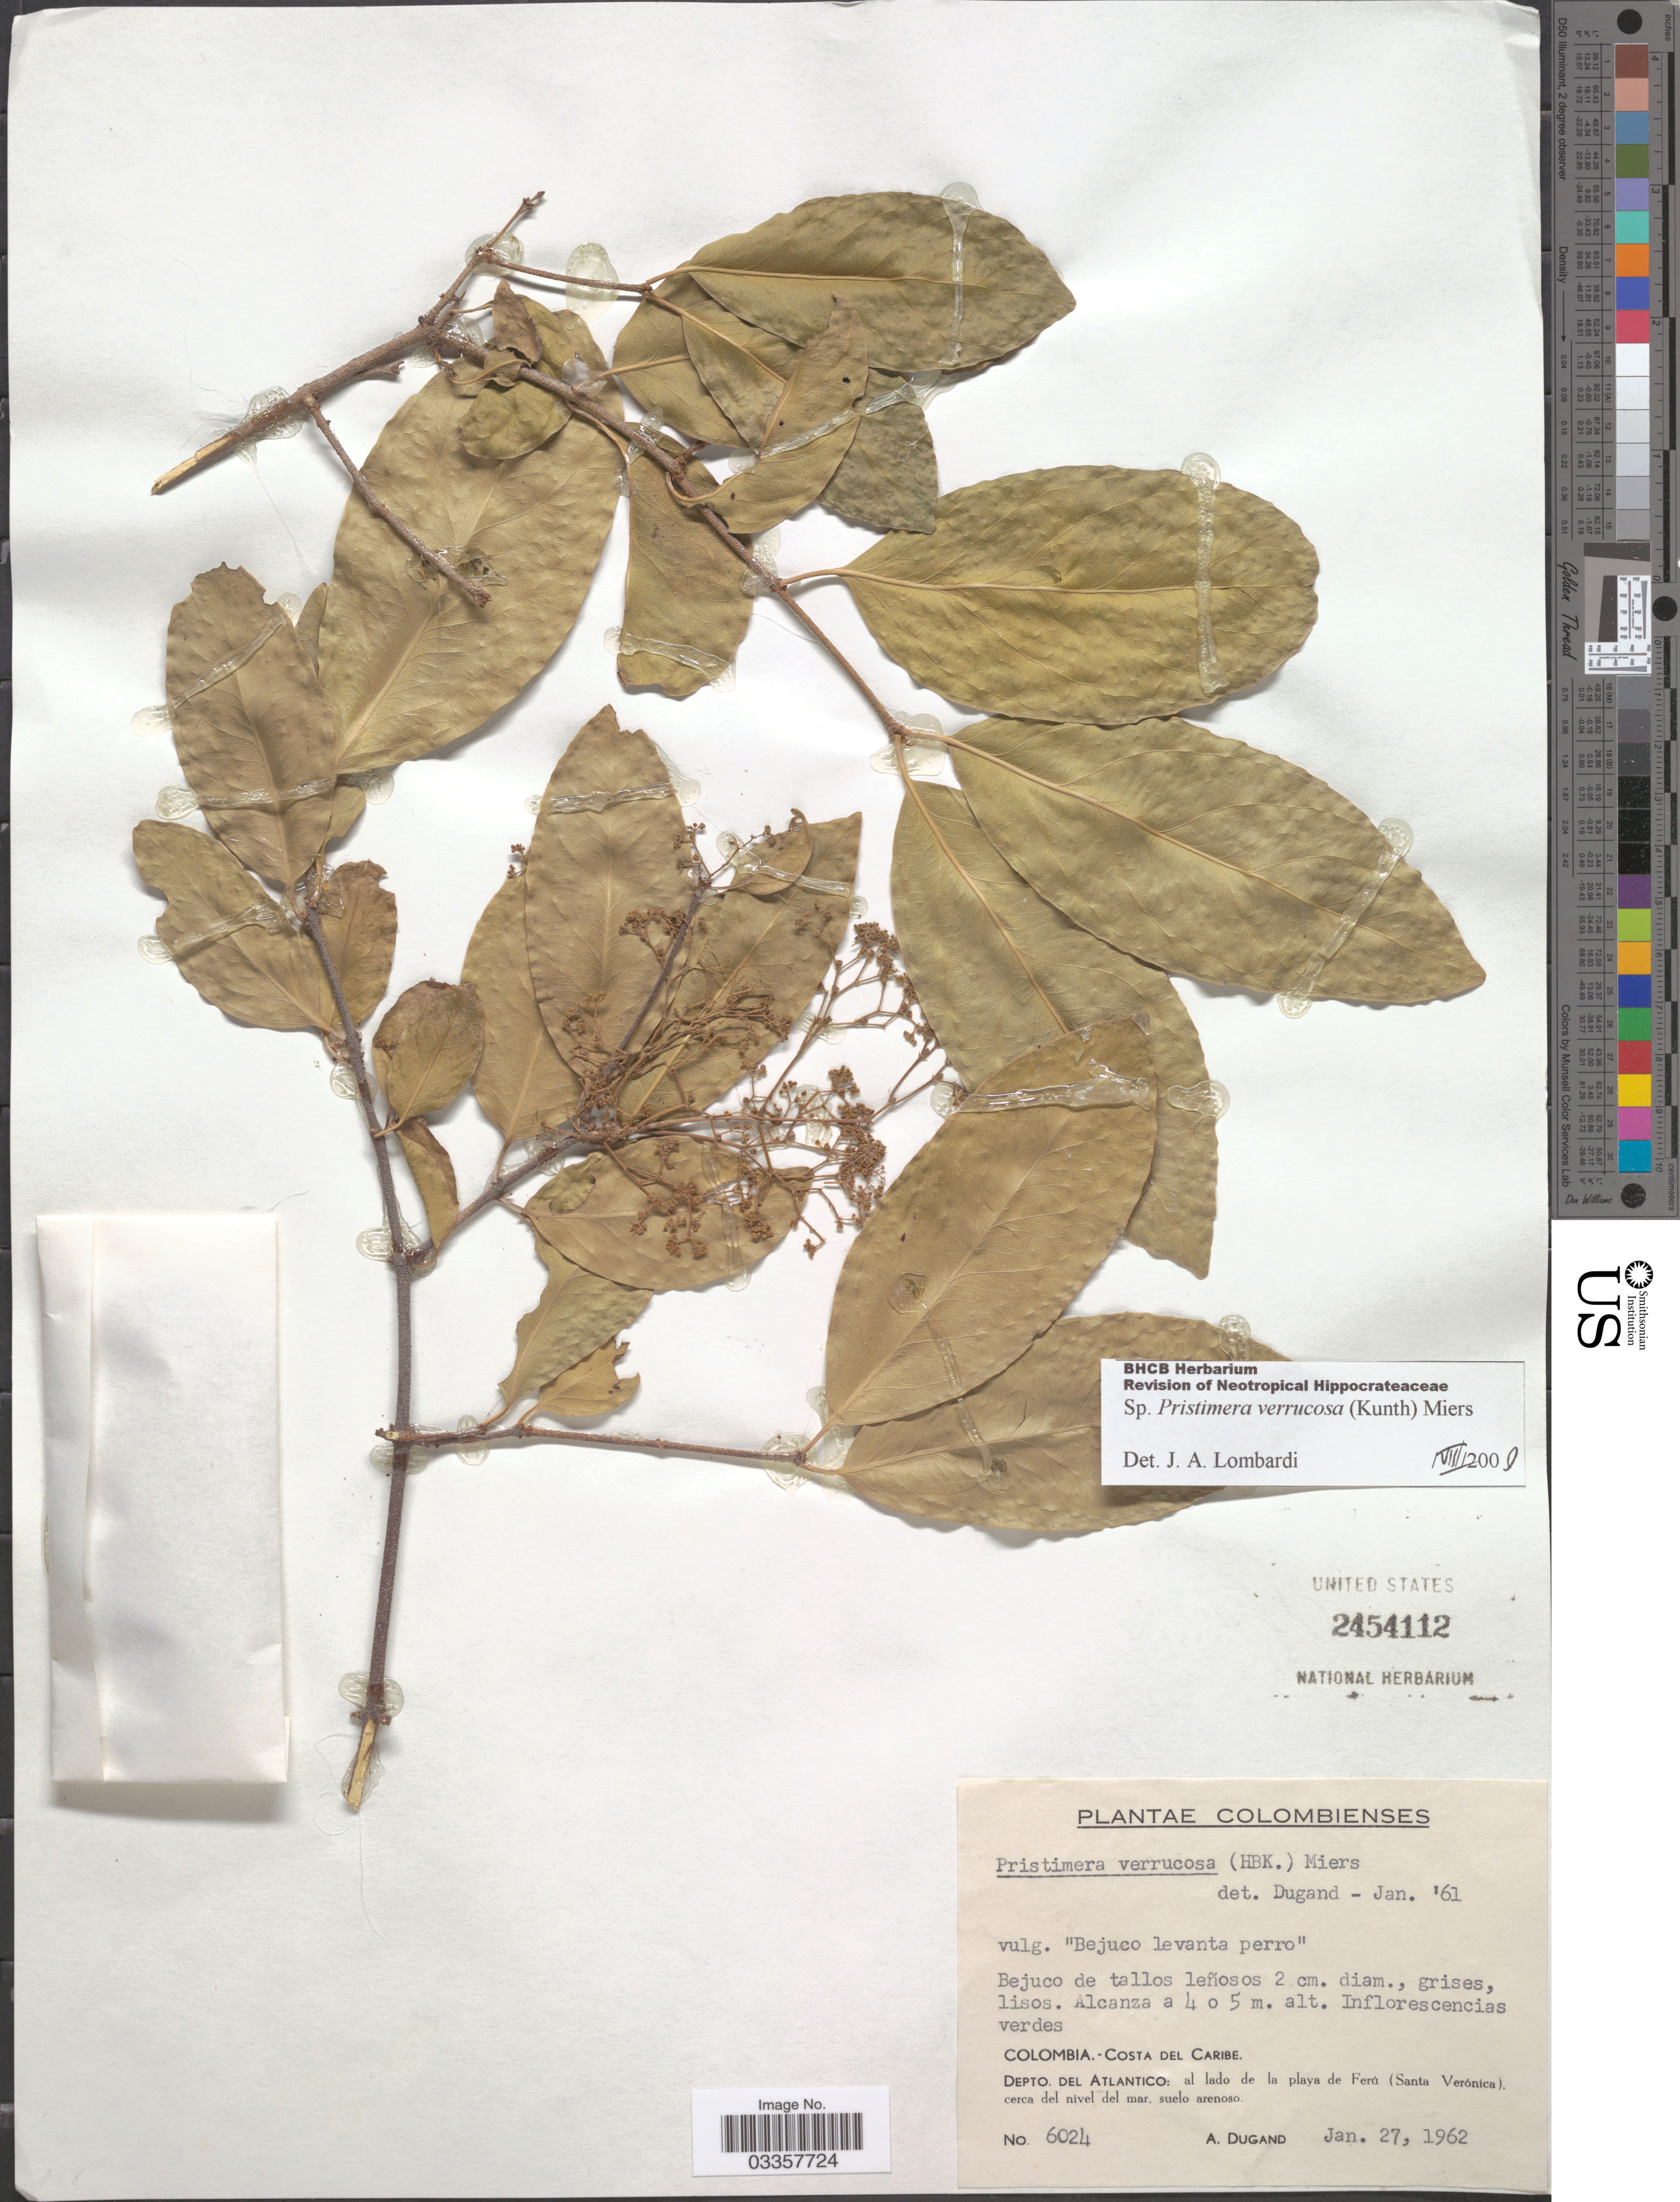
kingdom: Plantae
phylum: Tracheophyta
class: Magnoliopsida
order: Celastrales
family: Celastraceae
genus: Pristimera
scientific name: Pristimera verrucosa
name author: (Kunth) Miers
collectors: A. Dugand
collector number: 6024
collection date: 1962-01-27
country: Colombia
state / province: Atlántico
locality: Costa del Caribe. Depto. del Atlantico: al lado de la playa de Ferú (Santa Verónica).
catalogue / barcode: US 2454112